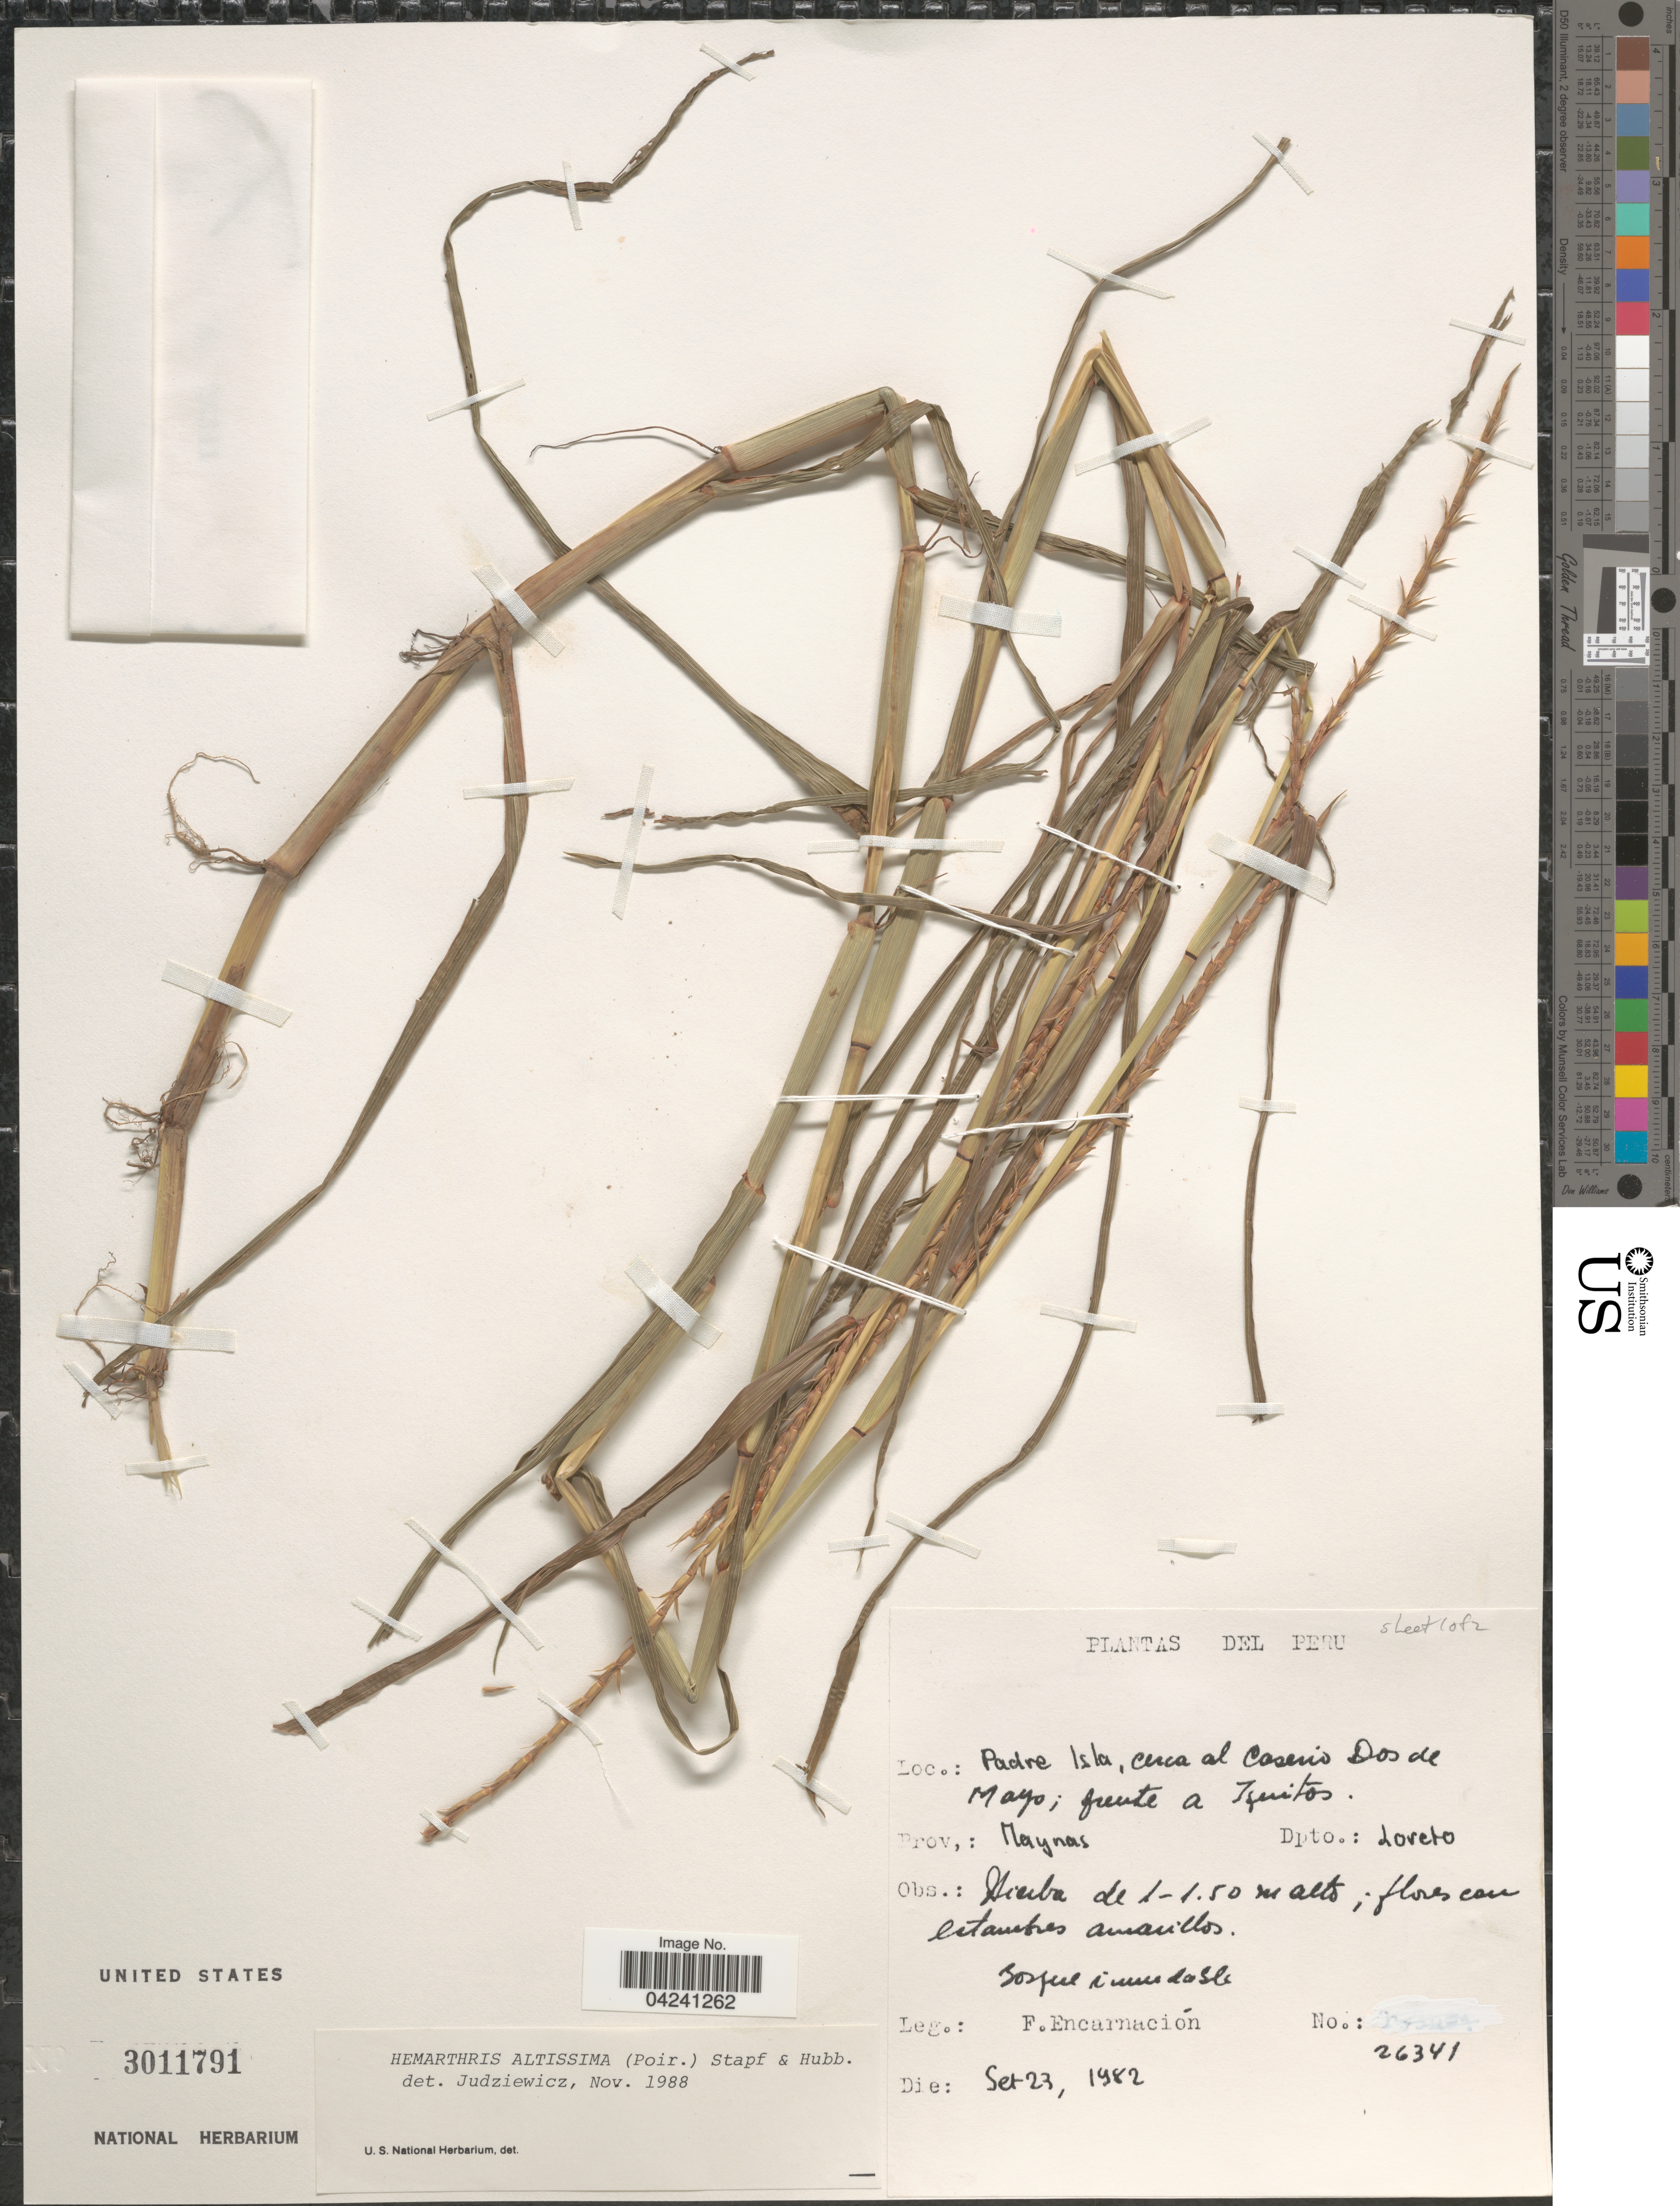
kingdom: Plantae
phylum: Tracheophyta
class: Liliopsida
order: Poales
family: Poaceae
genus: Hemarthria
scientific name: Hemarthria altissima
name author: (Poir.) Stapf & C. E. Hubb.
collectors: F. Encarnación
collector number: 26341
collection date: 1982-09-23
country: Peru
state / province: Loreto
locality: Padre Isla, cerca al Caserio Dos de Mayo; frente a Iquitos. Prov.: Maynas. Dpto.: Loreto.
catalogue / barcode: US 3011791